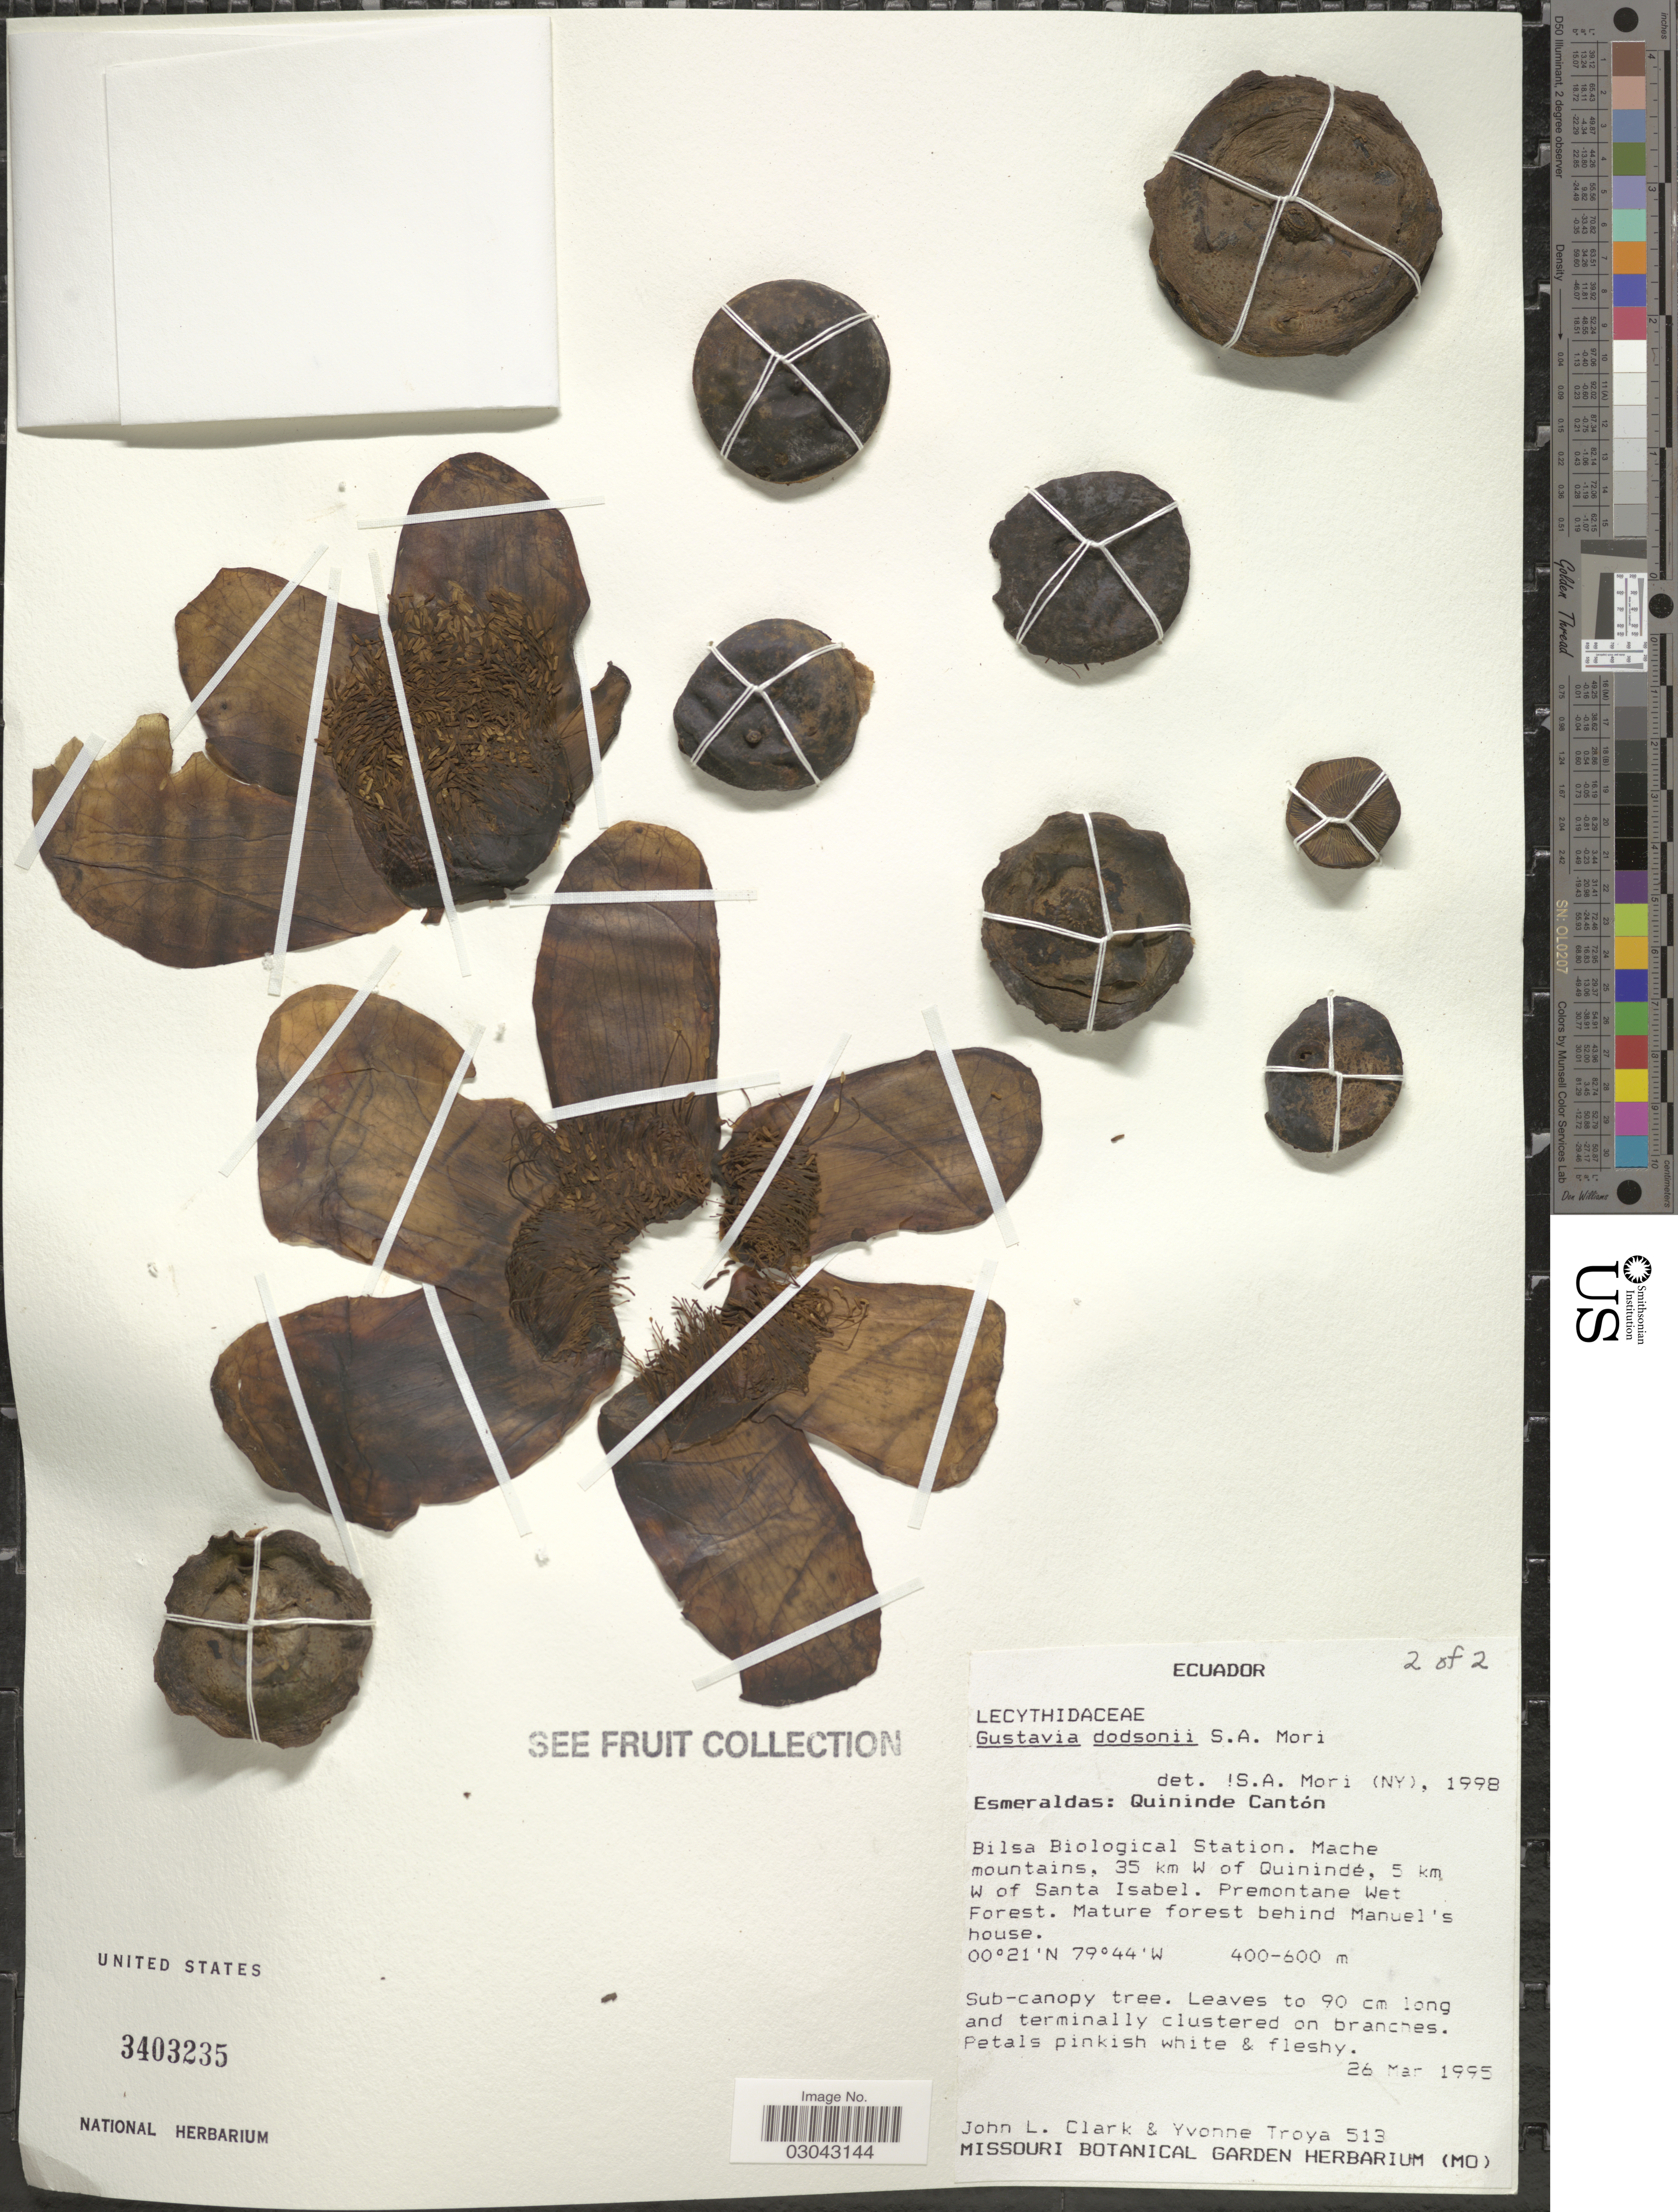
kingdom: Plantae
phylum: Tracheophyta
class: Magnoliopsida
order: Ericales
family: Lecythidaceae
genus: Gustavia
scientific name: Gustavia dodsonii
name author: S.A. Mori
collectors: J. L. Clark & Y. Troya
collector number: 513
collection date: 1995-03-26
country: Ecuador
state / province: Esmeraldas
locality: Quininde Cantón, Bilsa Biological Station. Mache mountains, 35 km W of Quinindé, 5 km W of Santa Isabel.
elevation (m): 400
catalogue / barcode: US 3403235